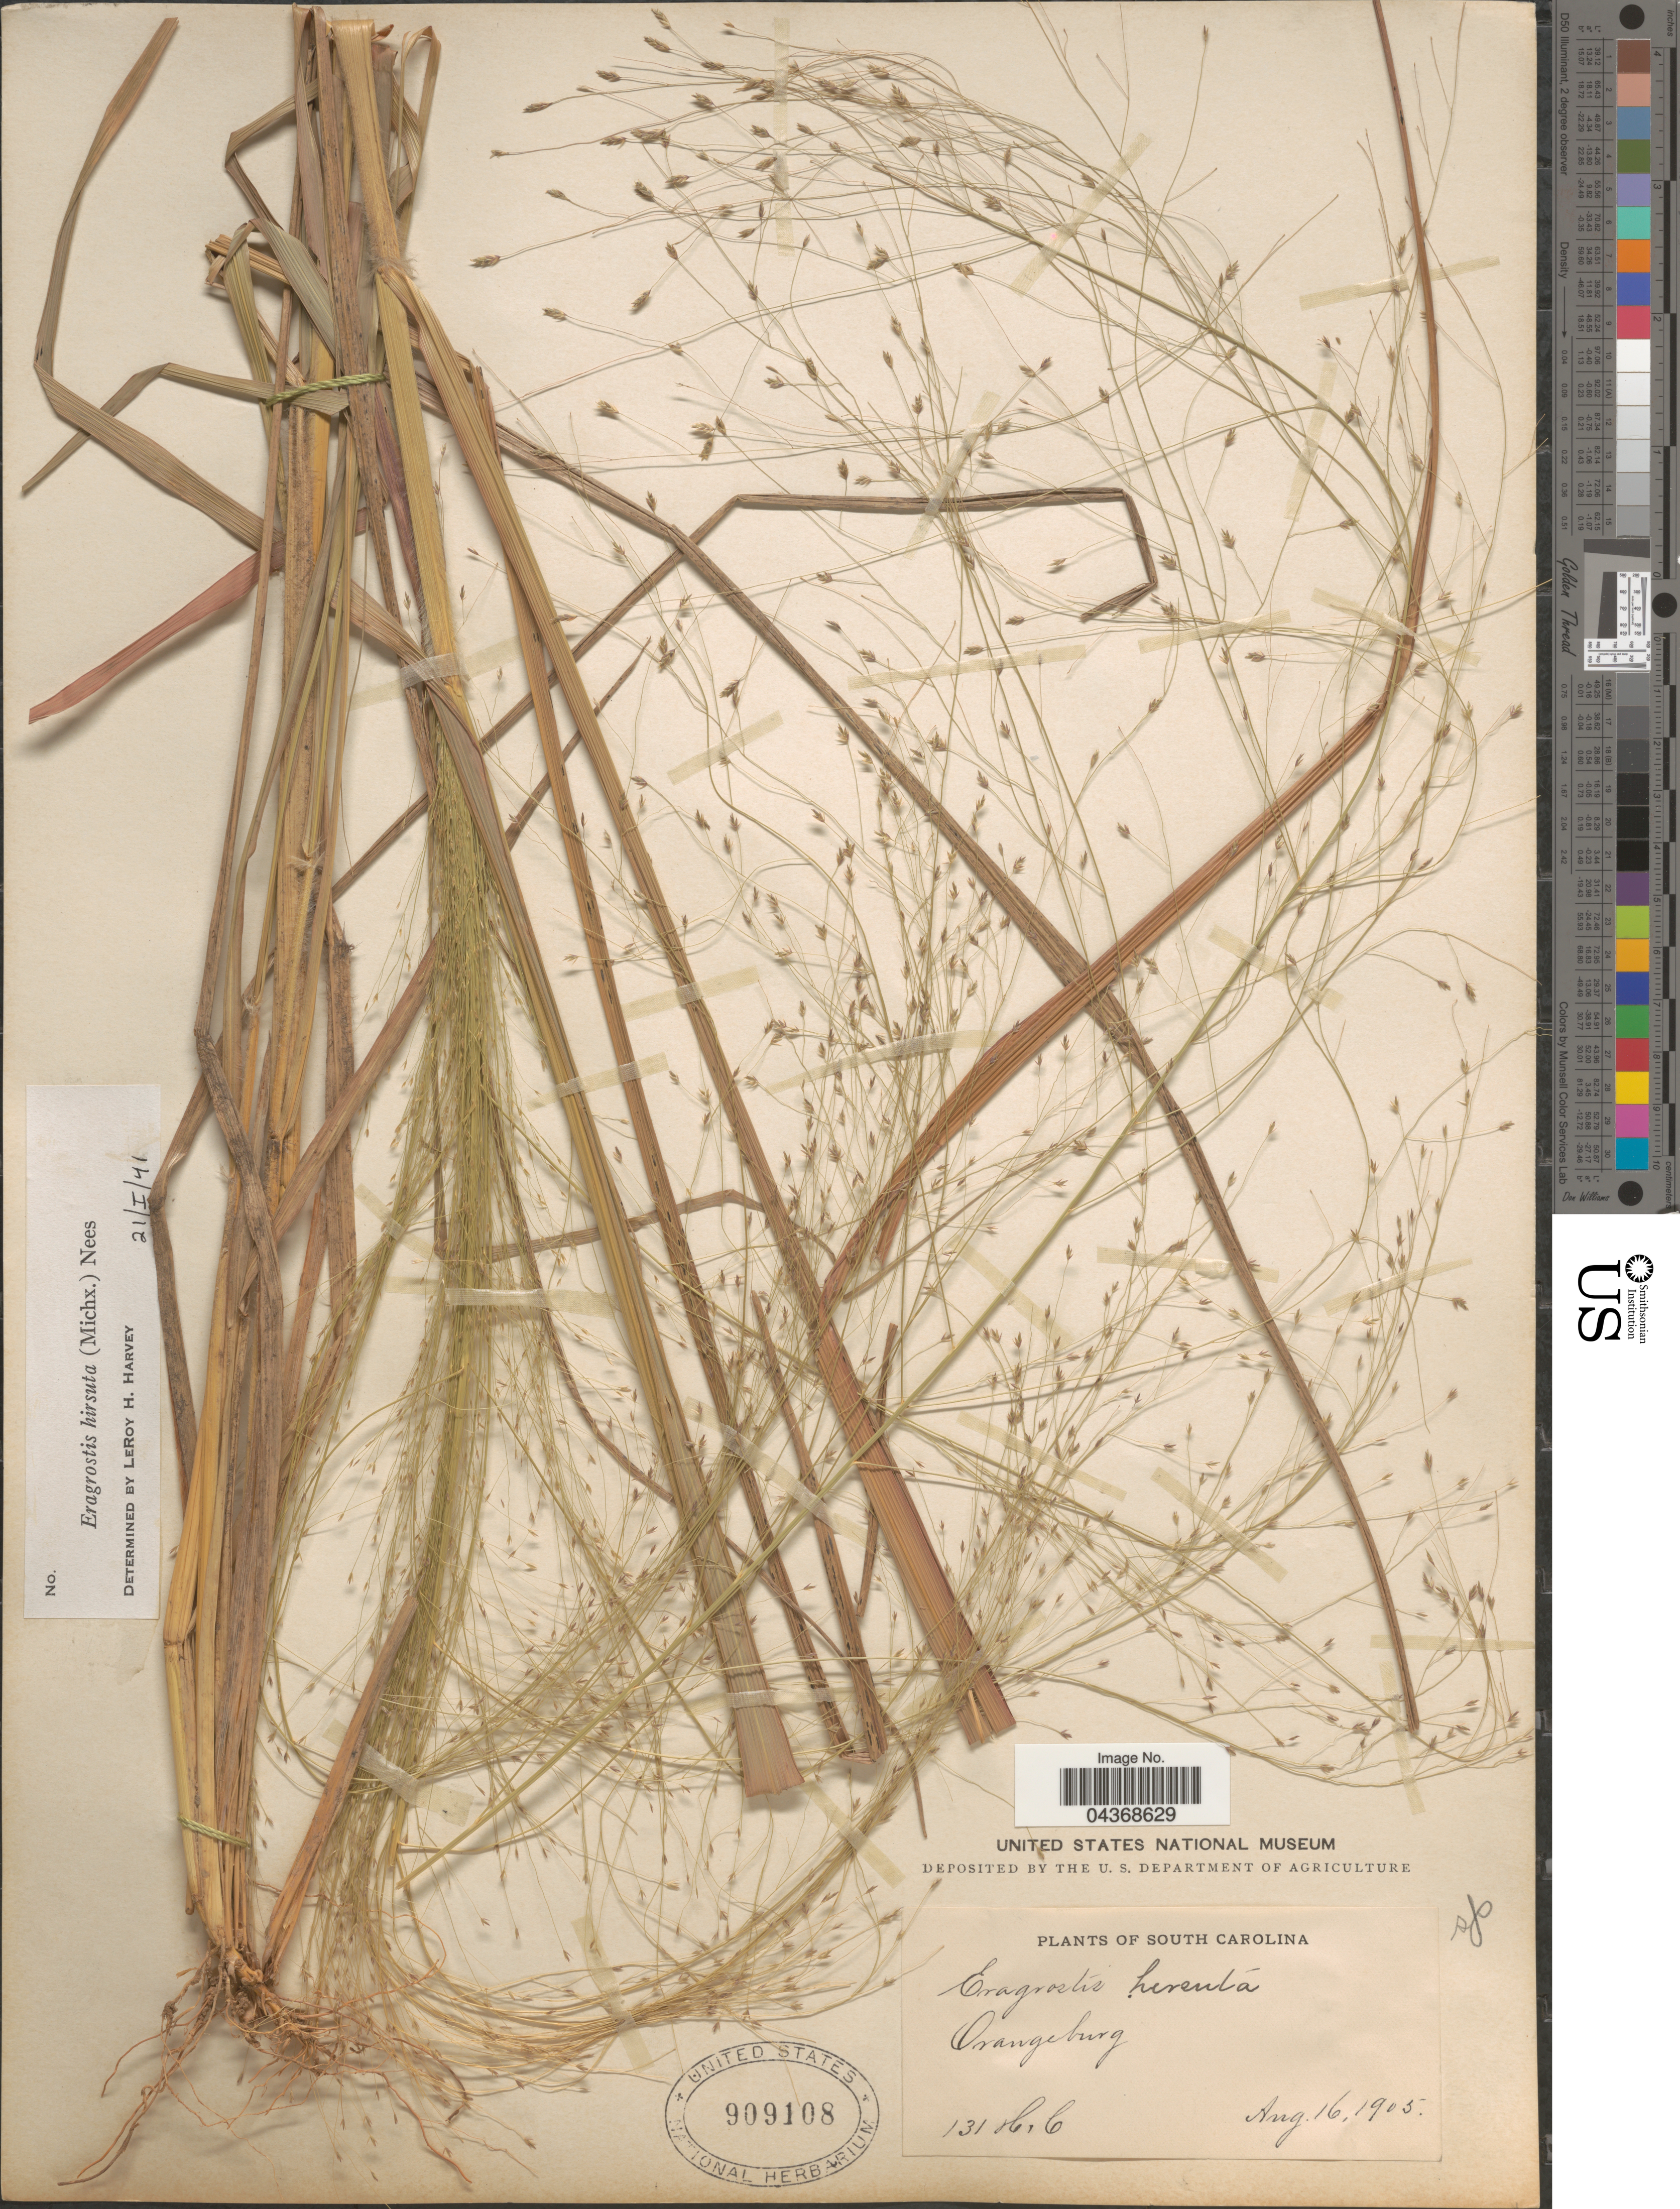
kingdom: Plantae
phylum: Tracheophyta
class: Liliopsida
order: Poales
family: Poaceae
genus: Eragrostis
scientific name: Eragrostis hirsuta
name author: (Michx.) Nees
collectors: H. & C.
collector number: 131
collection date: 1905-08-16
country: United States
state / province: South Carolina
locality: Orangeburg.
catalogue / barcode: US 909108